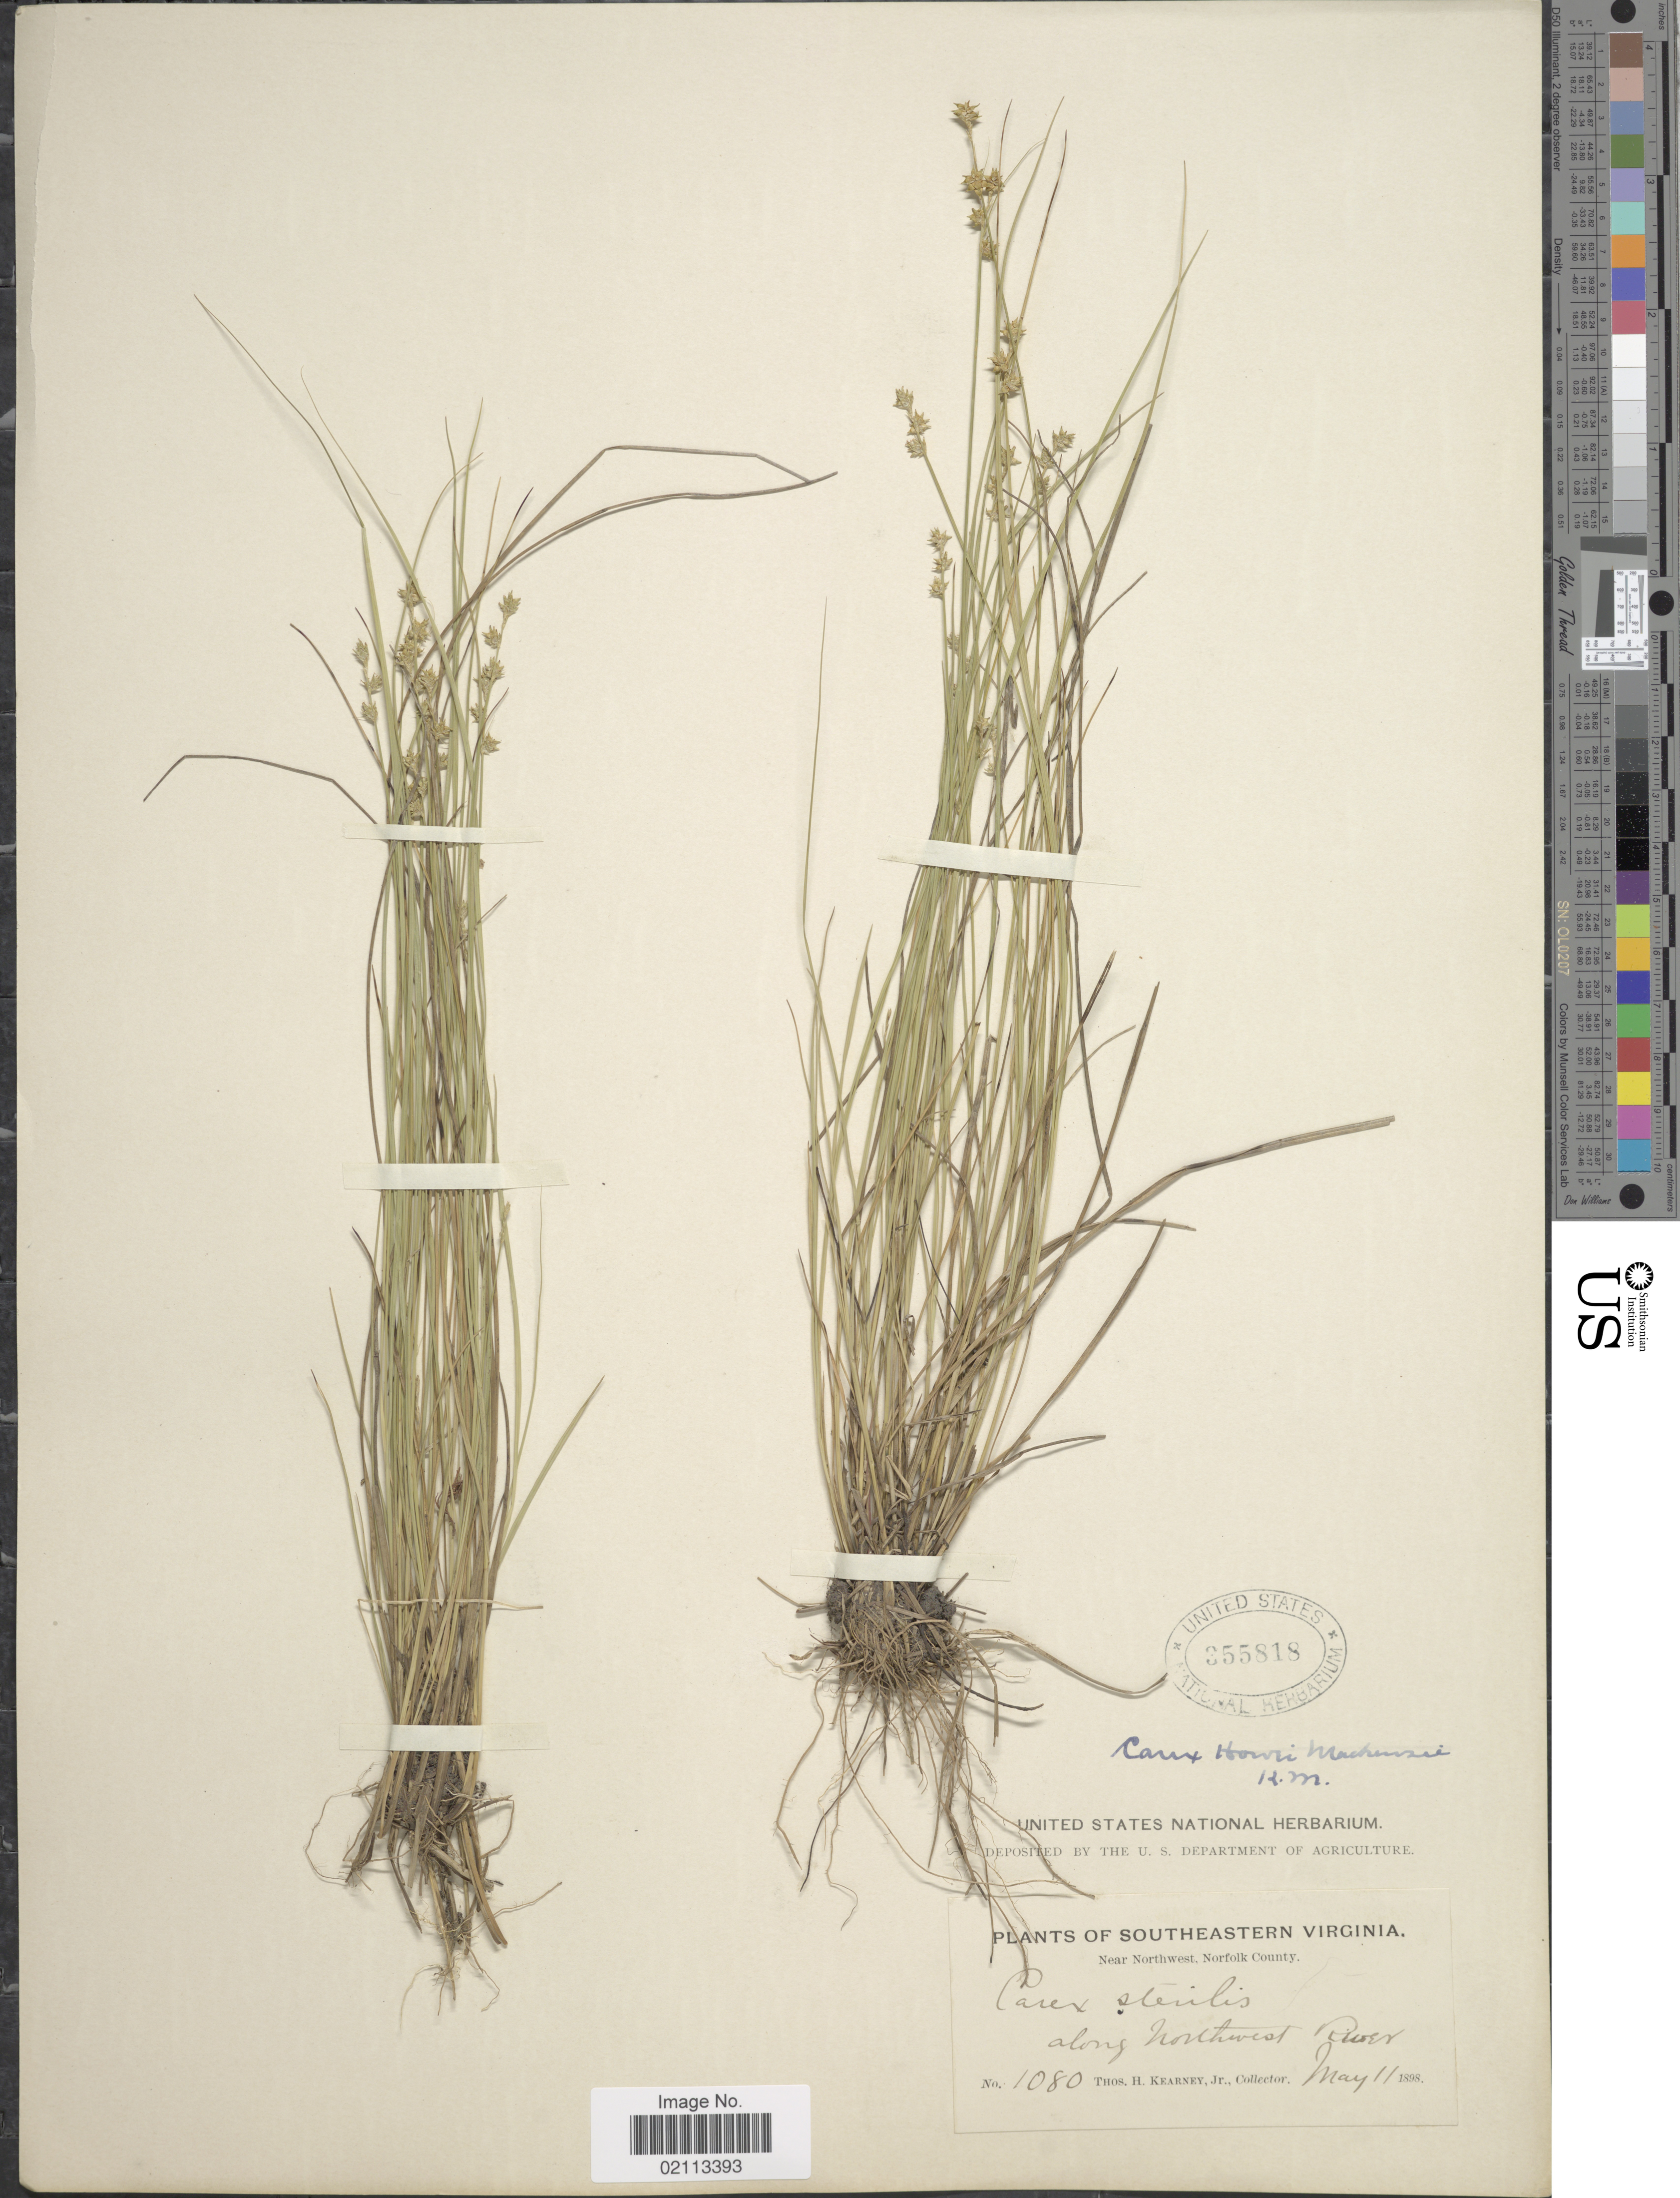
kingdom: Plantae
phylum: Tracheophyta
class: Liliopsida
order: Poales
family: Cyperaceae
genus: Carex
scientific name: Carex howei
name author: Mack.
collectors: T. H. Kearney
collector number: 1080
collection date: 1898-05-11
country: United States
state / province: Virginia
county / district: City of Norfolk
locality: Southeastern Virginia, Near Northwest, Norfolk County, along Northwest River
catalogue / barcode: US 355818